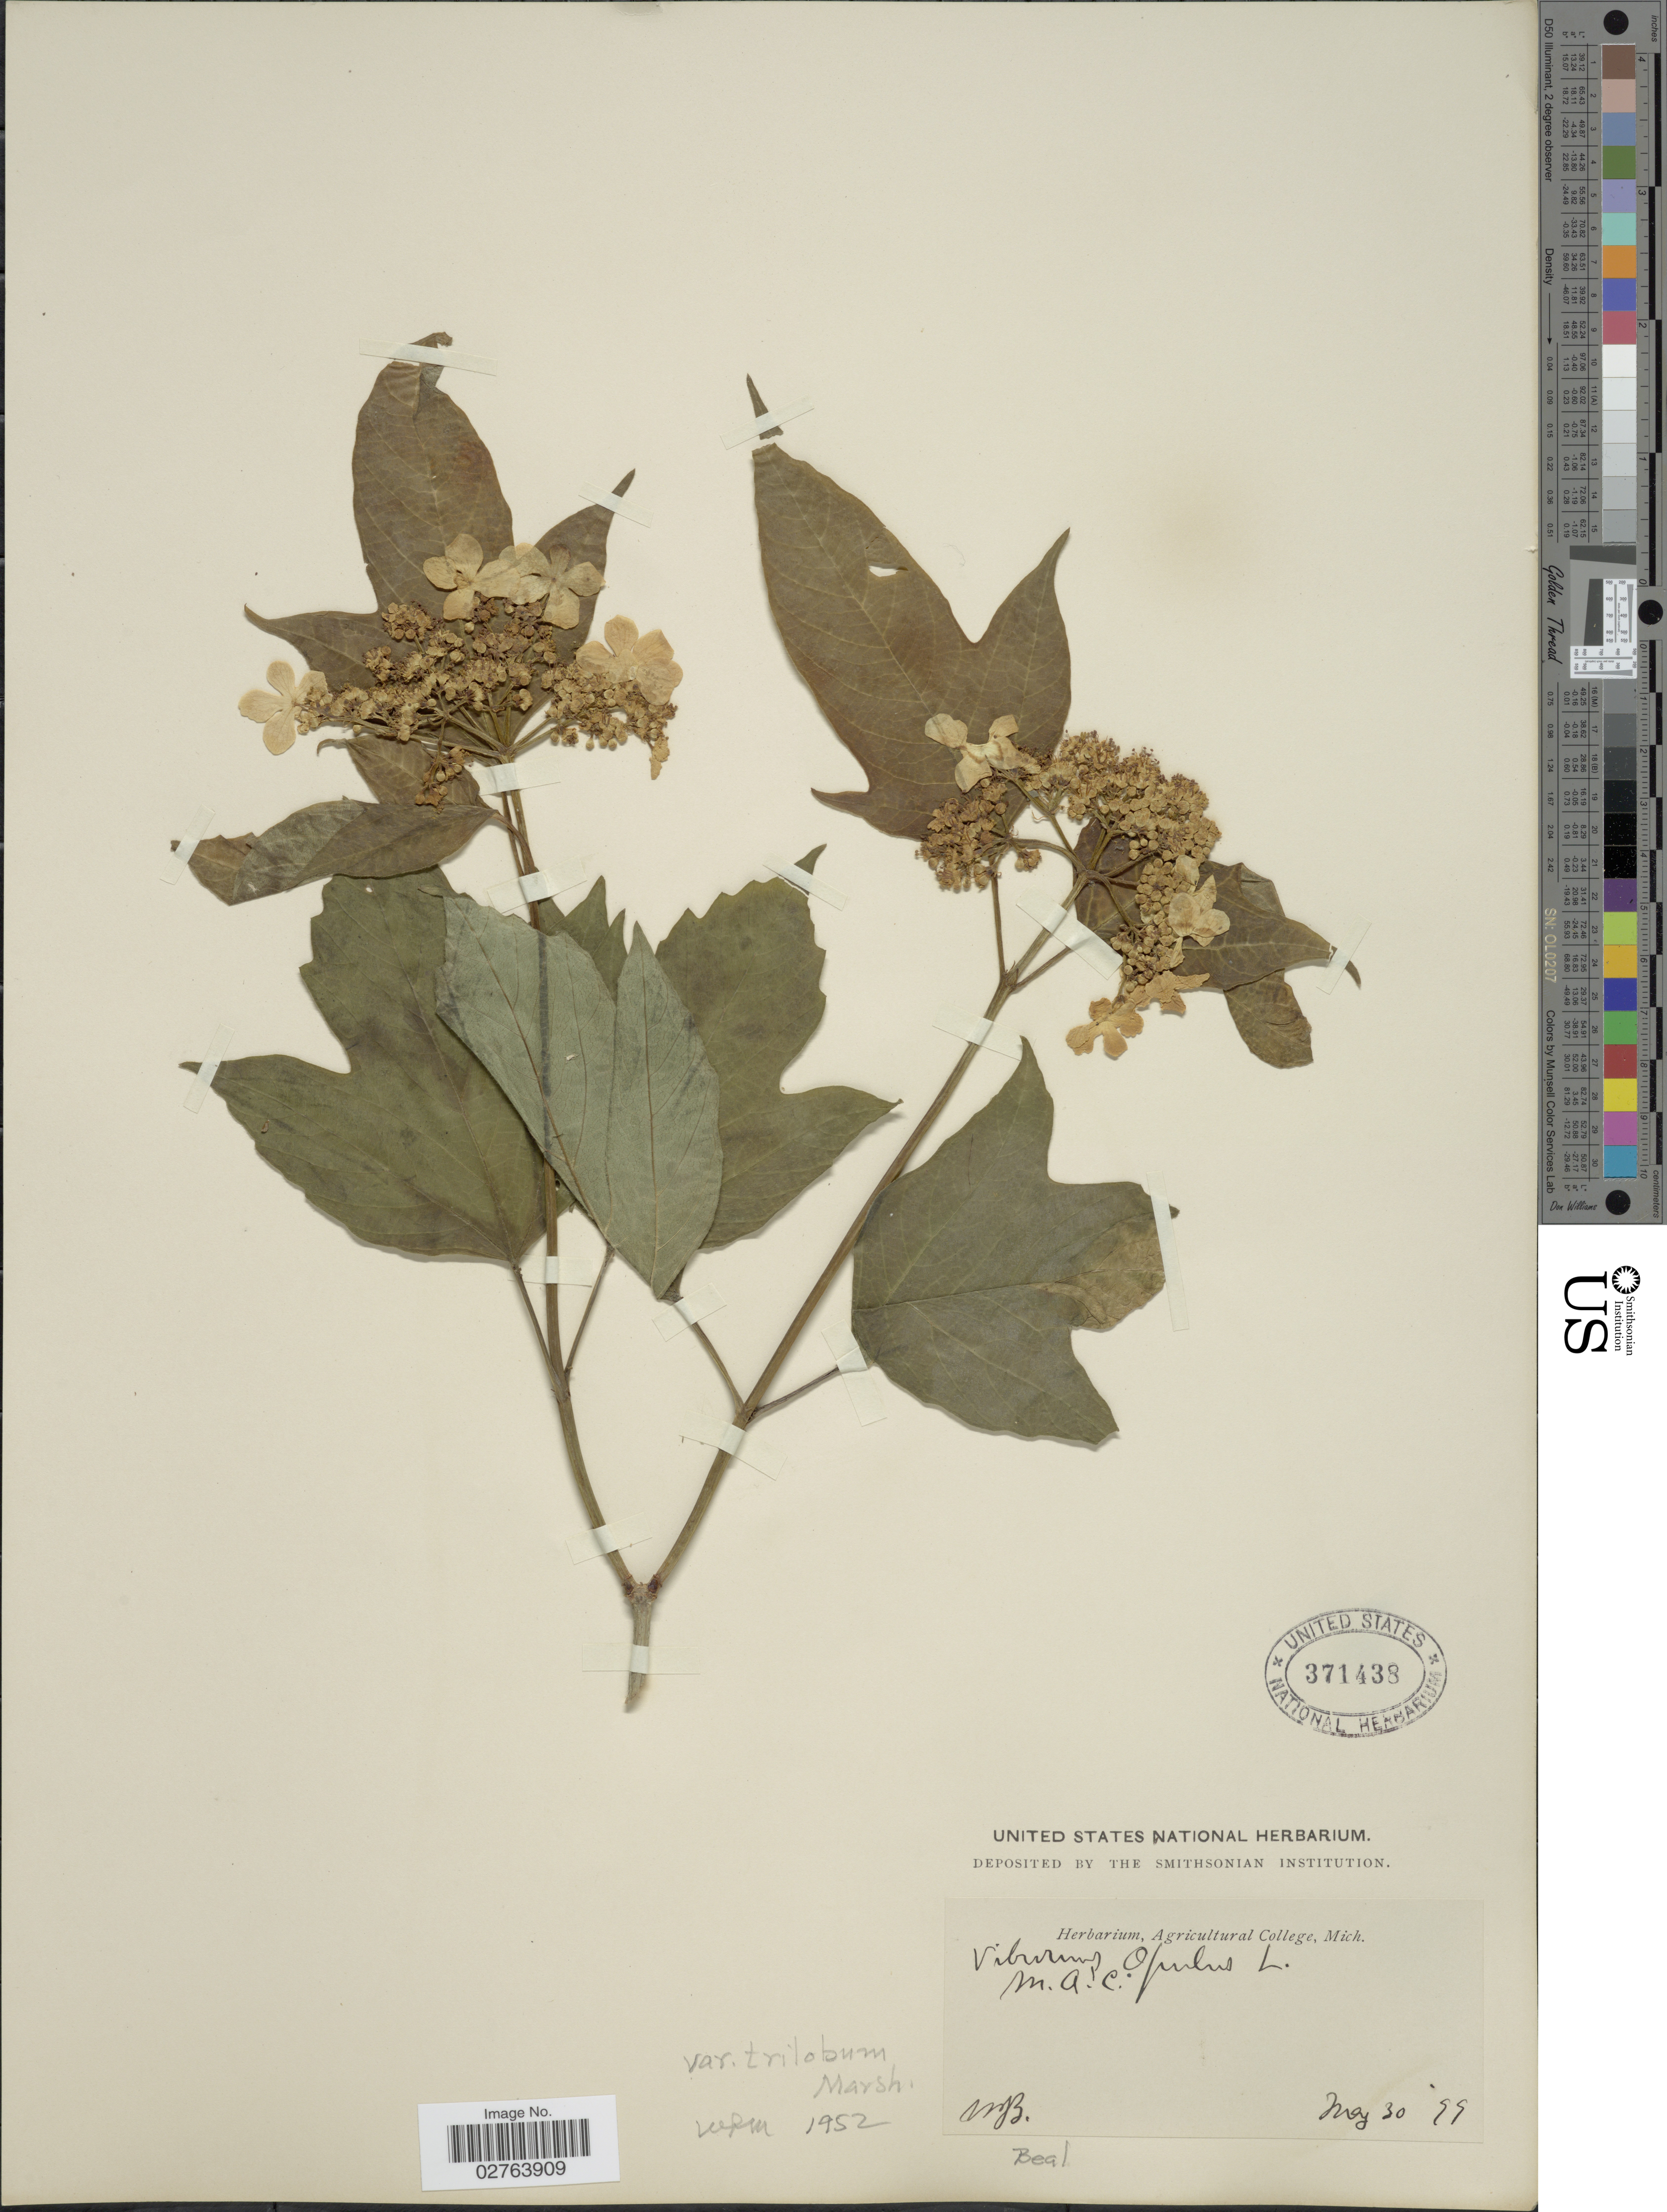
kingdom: Plantae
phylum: Tracheophyta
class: Magnoliopsida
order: Dipsacales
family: Viburnaceae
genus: Viburnum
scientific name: Viburnum opulus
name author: L.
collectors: W. J. Beal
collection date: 1899-05-30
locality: M.A.C.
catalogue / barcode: US 371438